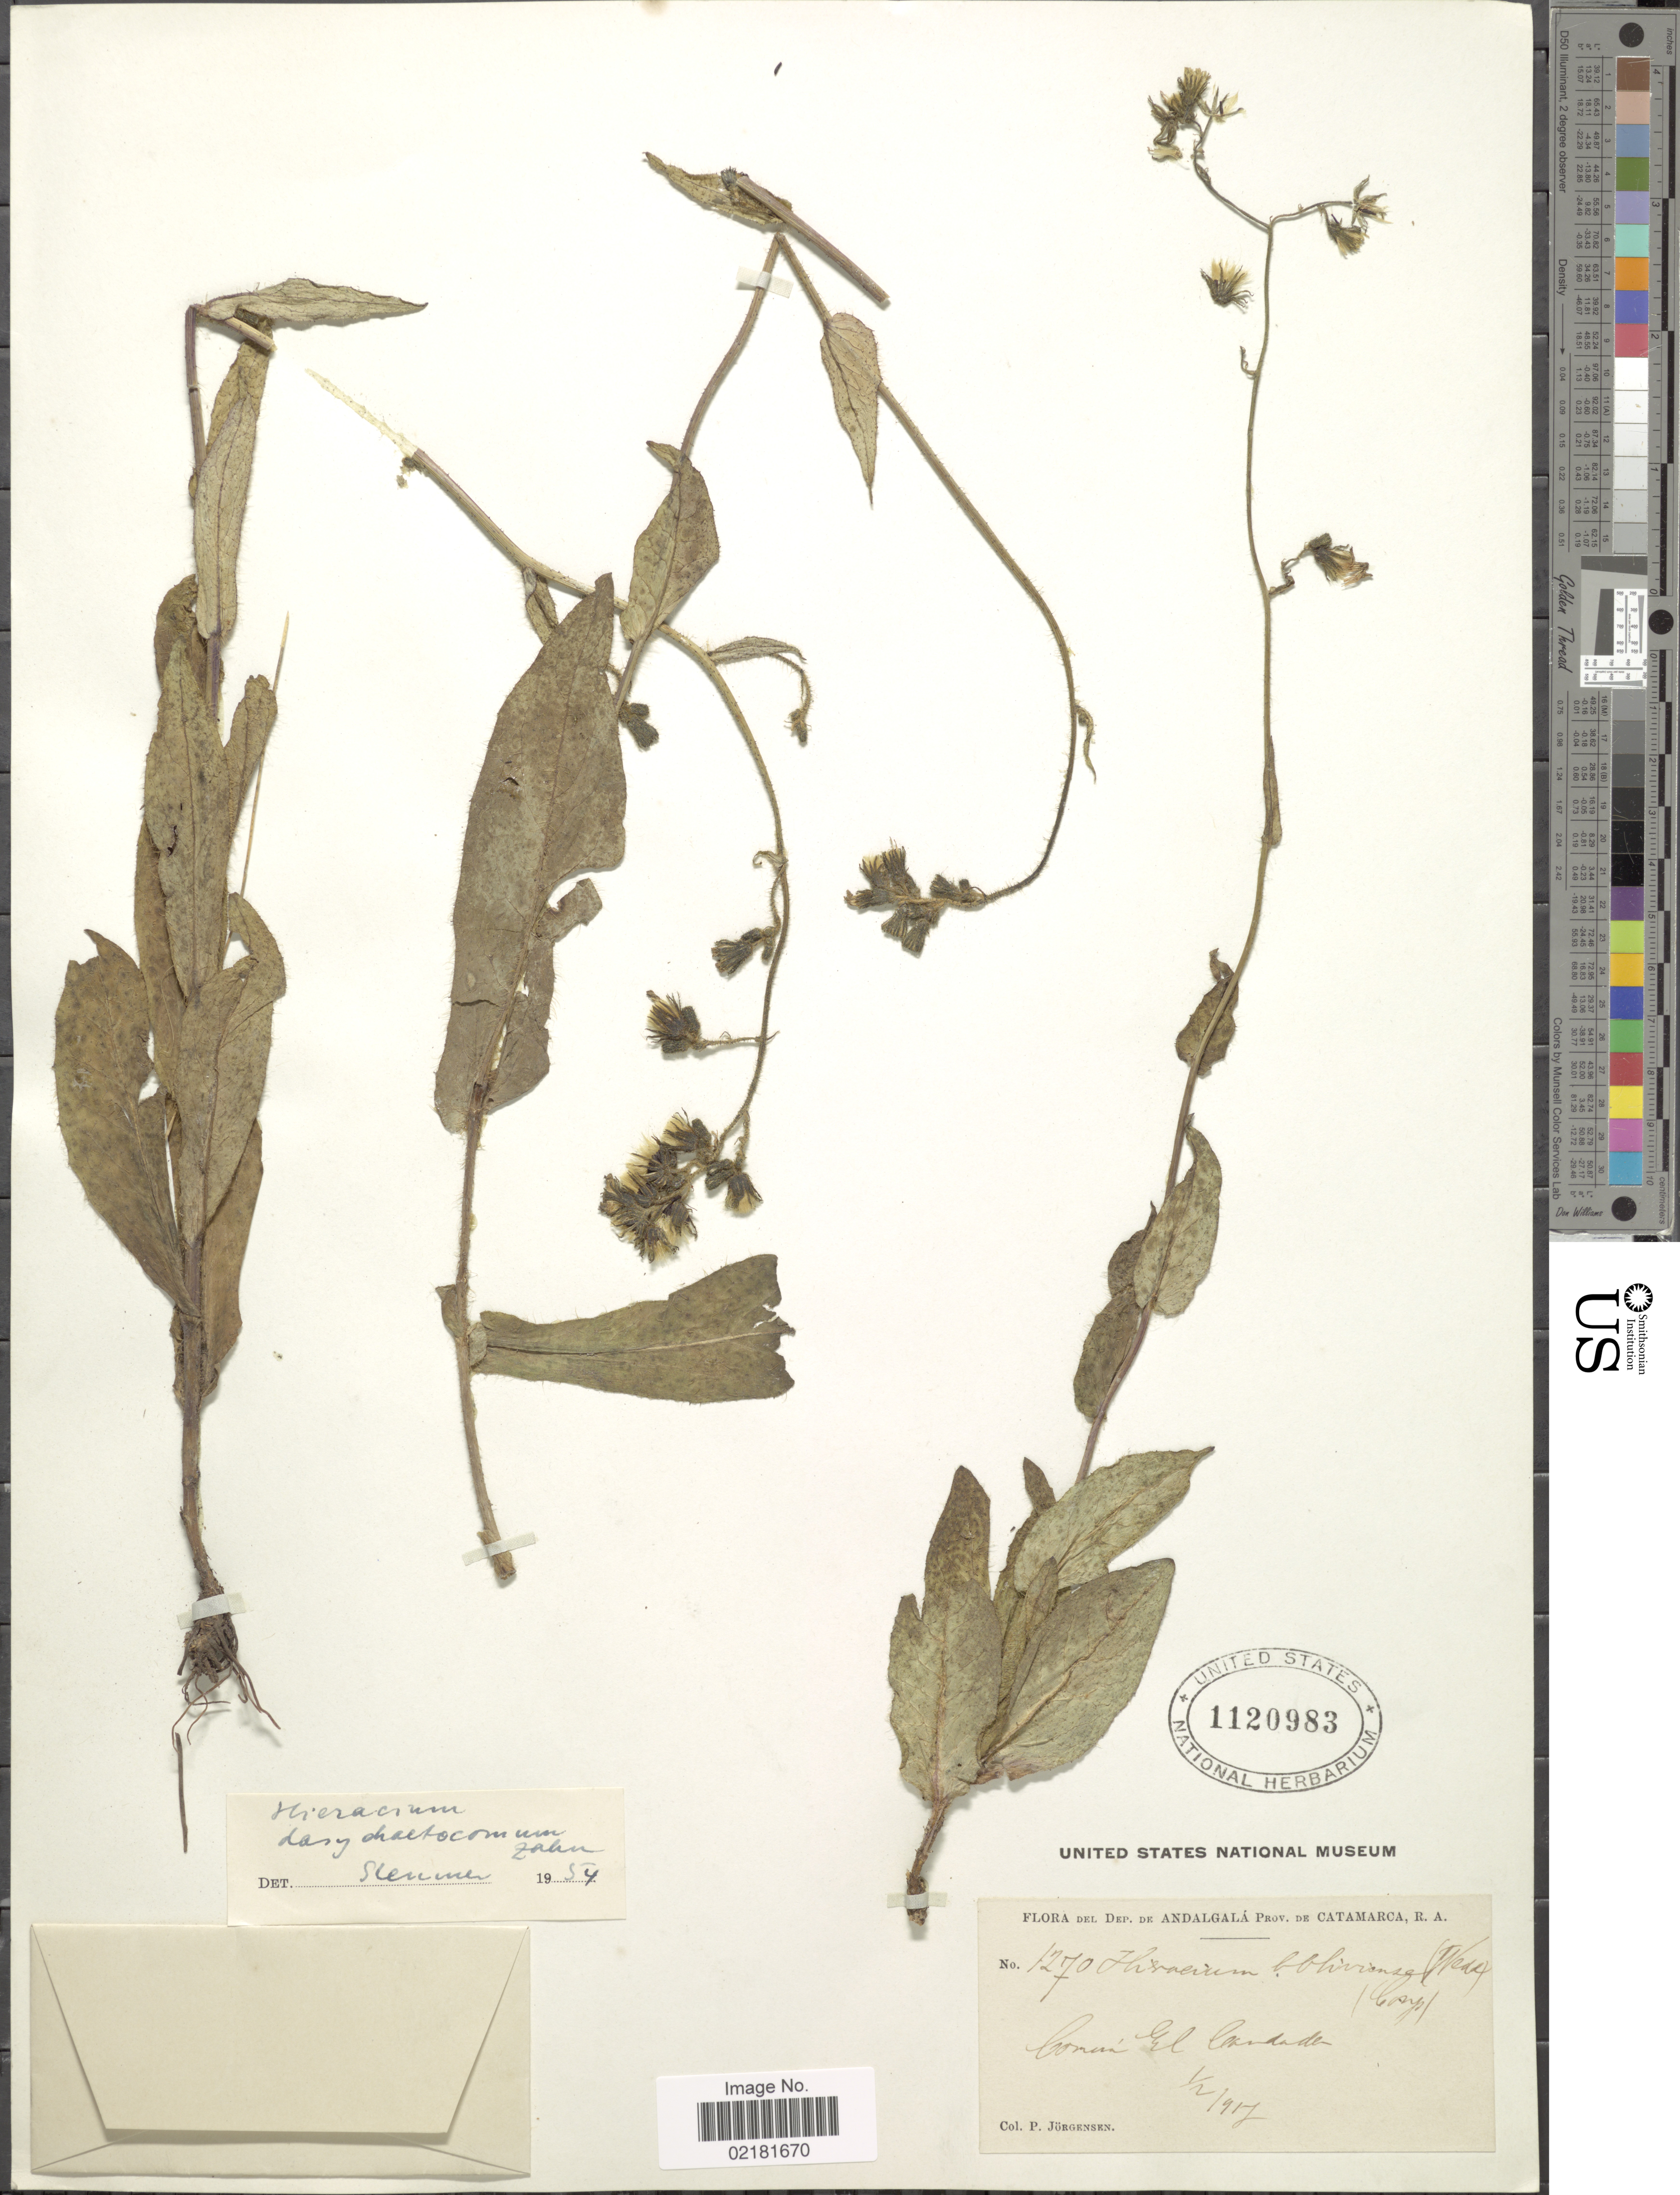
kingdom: Plantae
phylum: Tracheophyta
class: Magnoliopsida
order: Asterales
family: Asteraceae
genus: Hieracium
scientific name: Hieracium dasychaetocomum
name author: Zahn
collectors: P. Jörgensen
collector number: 1270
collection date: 1917-02-01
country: Argentina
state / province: Catamarca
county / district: Andalgalá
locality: Común El Candado.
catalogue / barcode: US 1120983